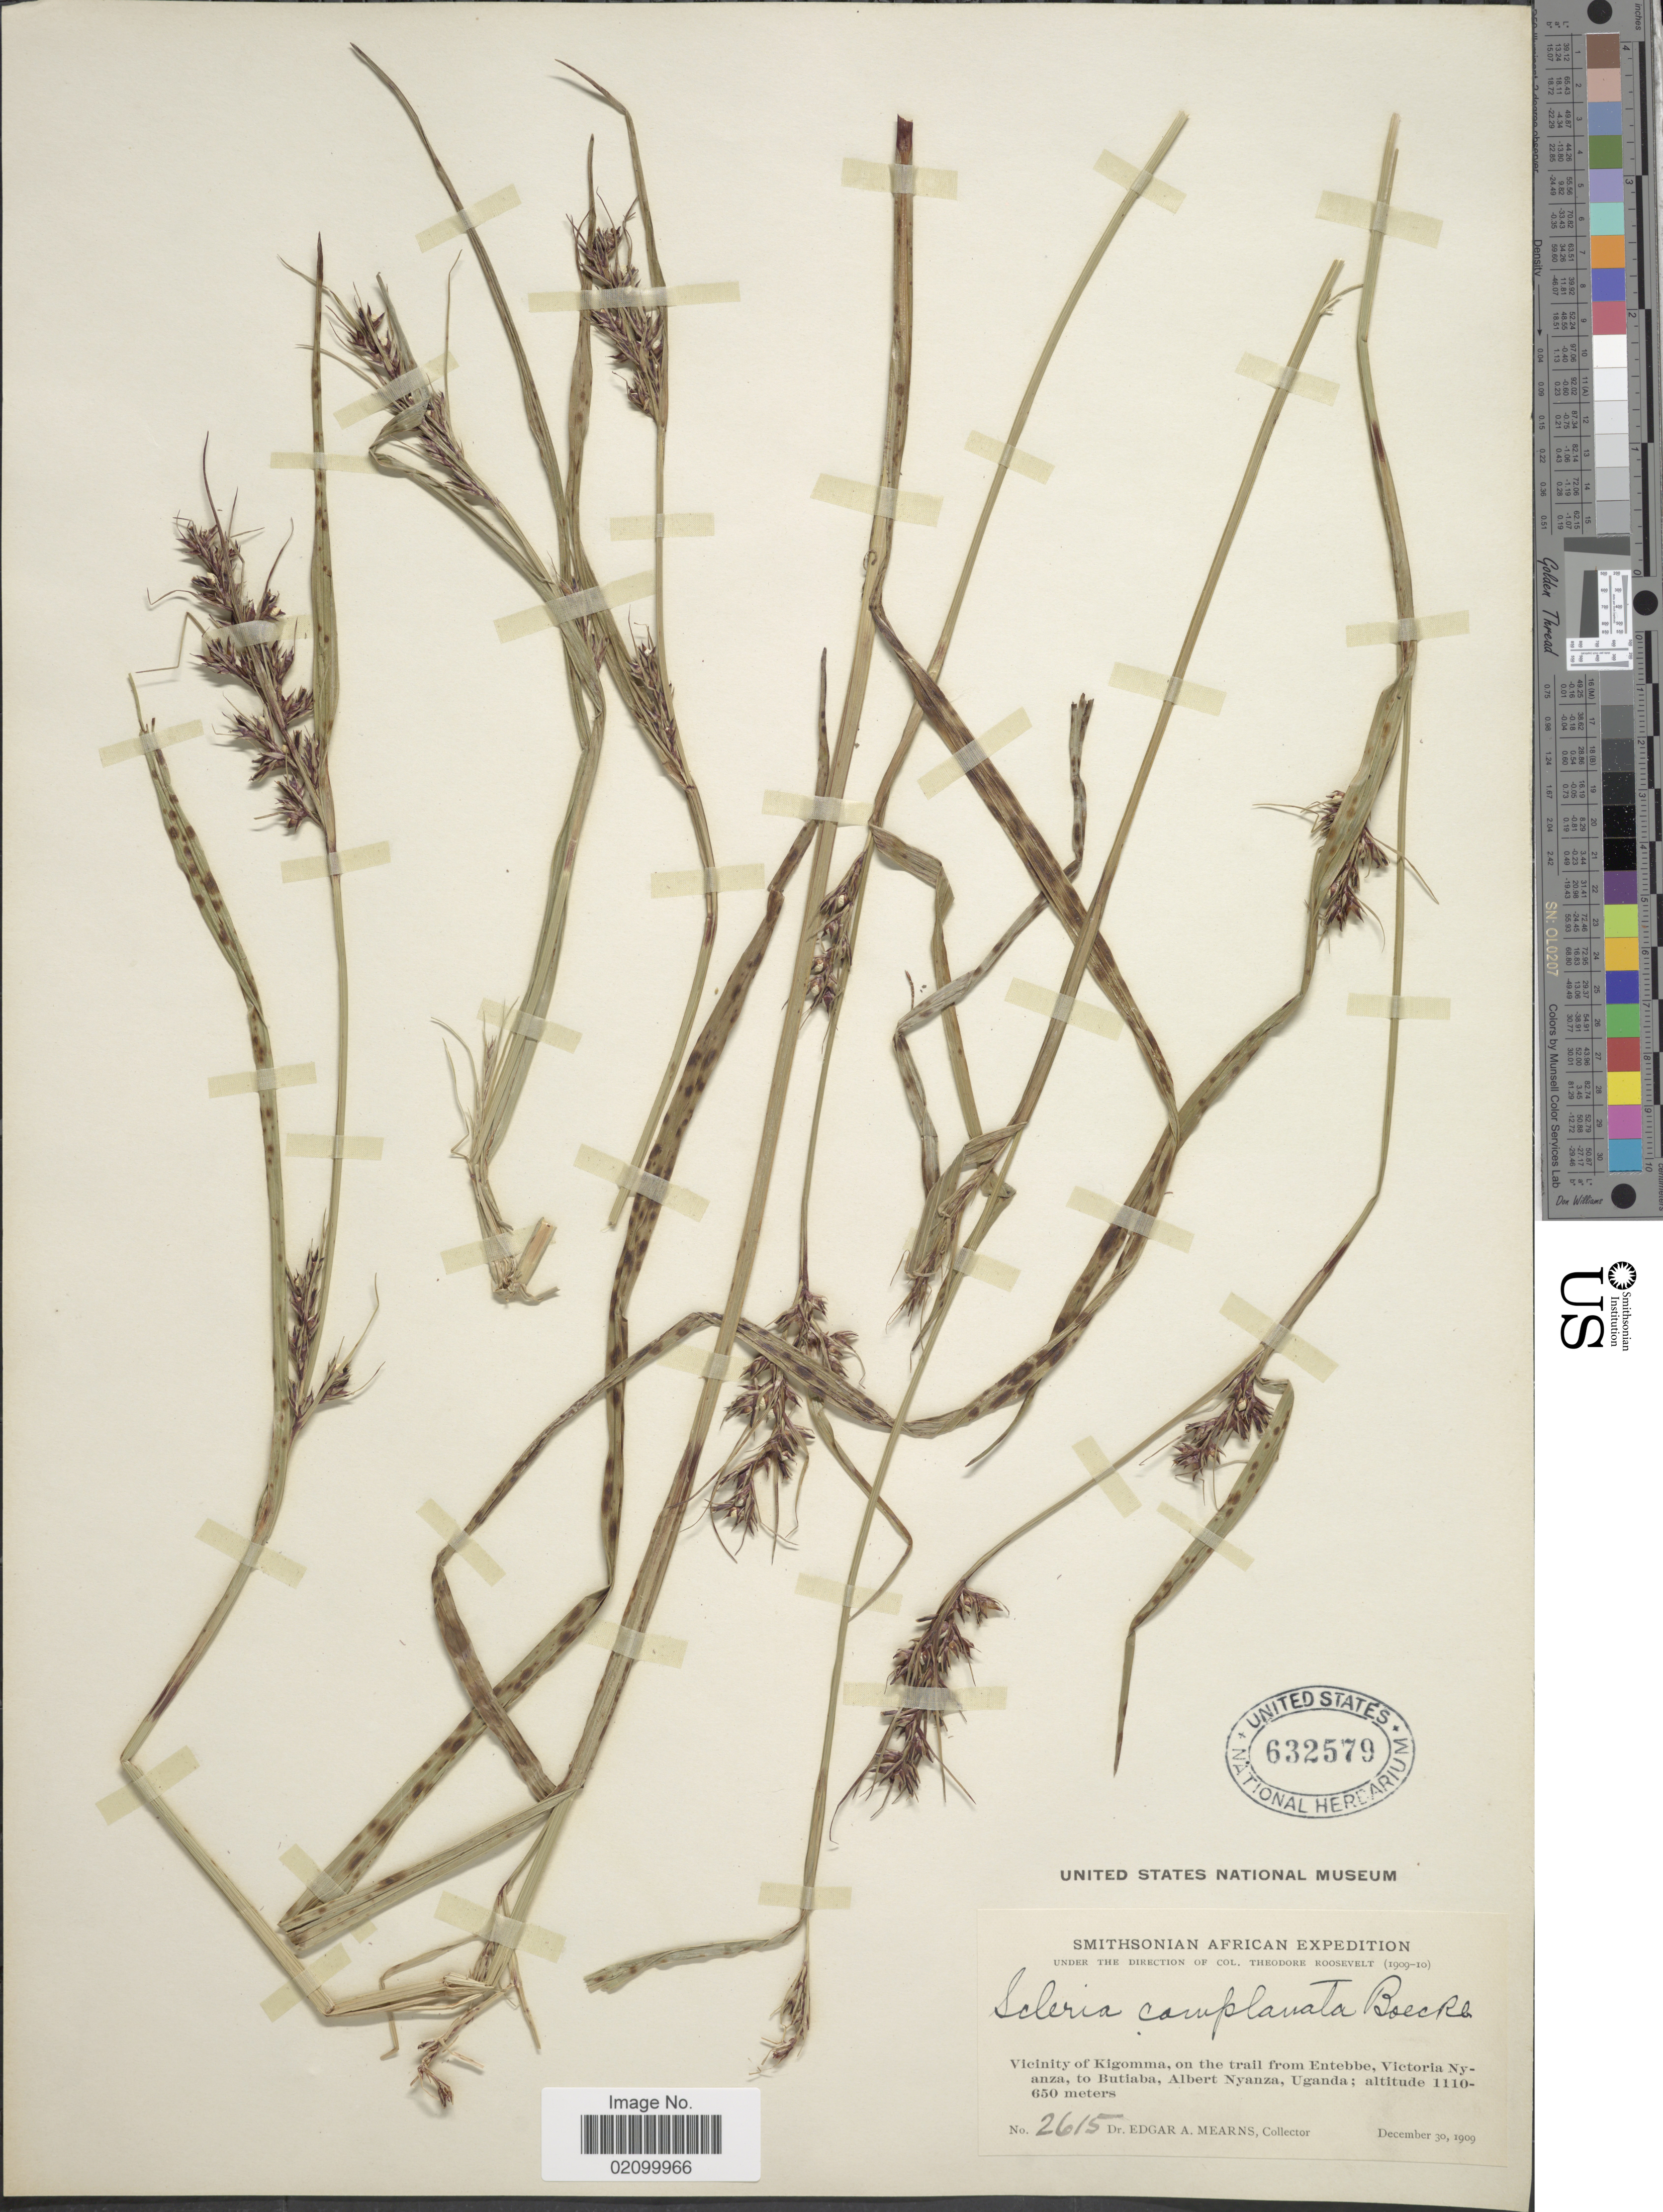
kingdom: Plantae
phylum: Tracheophyta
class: Liliopsida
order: Poales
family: Cyperaceae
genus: Scleria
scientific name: Scleria foliosa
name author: Hochst. ex A. Rich.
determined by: Strong, Mark T., (BOT), Smithsonian Institution - National Museum of Natural History (UNITED STATES)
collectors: E. A. Mearns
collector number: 2615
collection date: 1909-12-30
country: Tanzania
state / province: Kigoma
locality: Vicinity of Kigomma, on trail from Entebbe, Victoria Nyanza, to Butiaba, Albert Nyanza, Uganda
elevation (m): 650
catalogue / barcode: US 632579